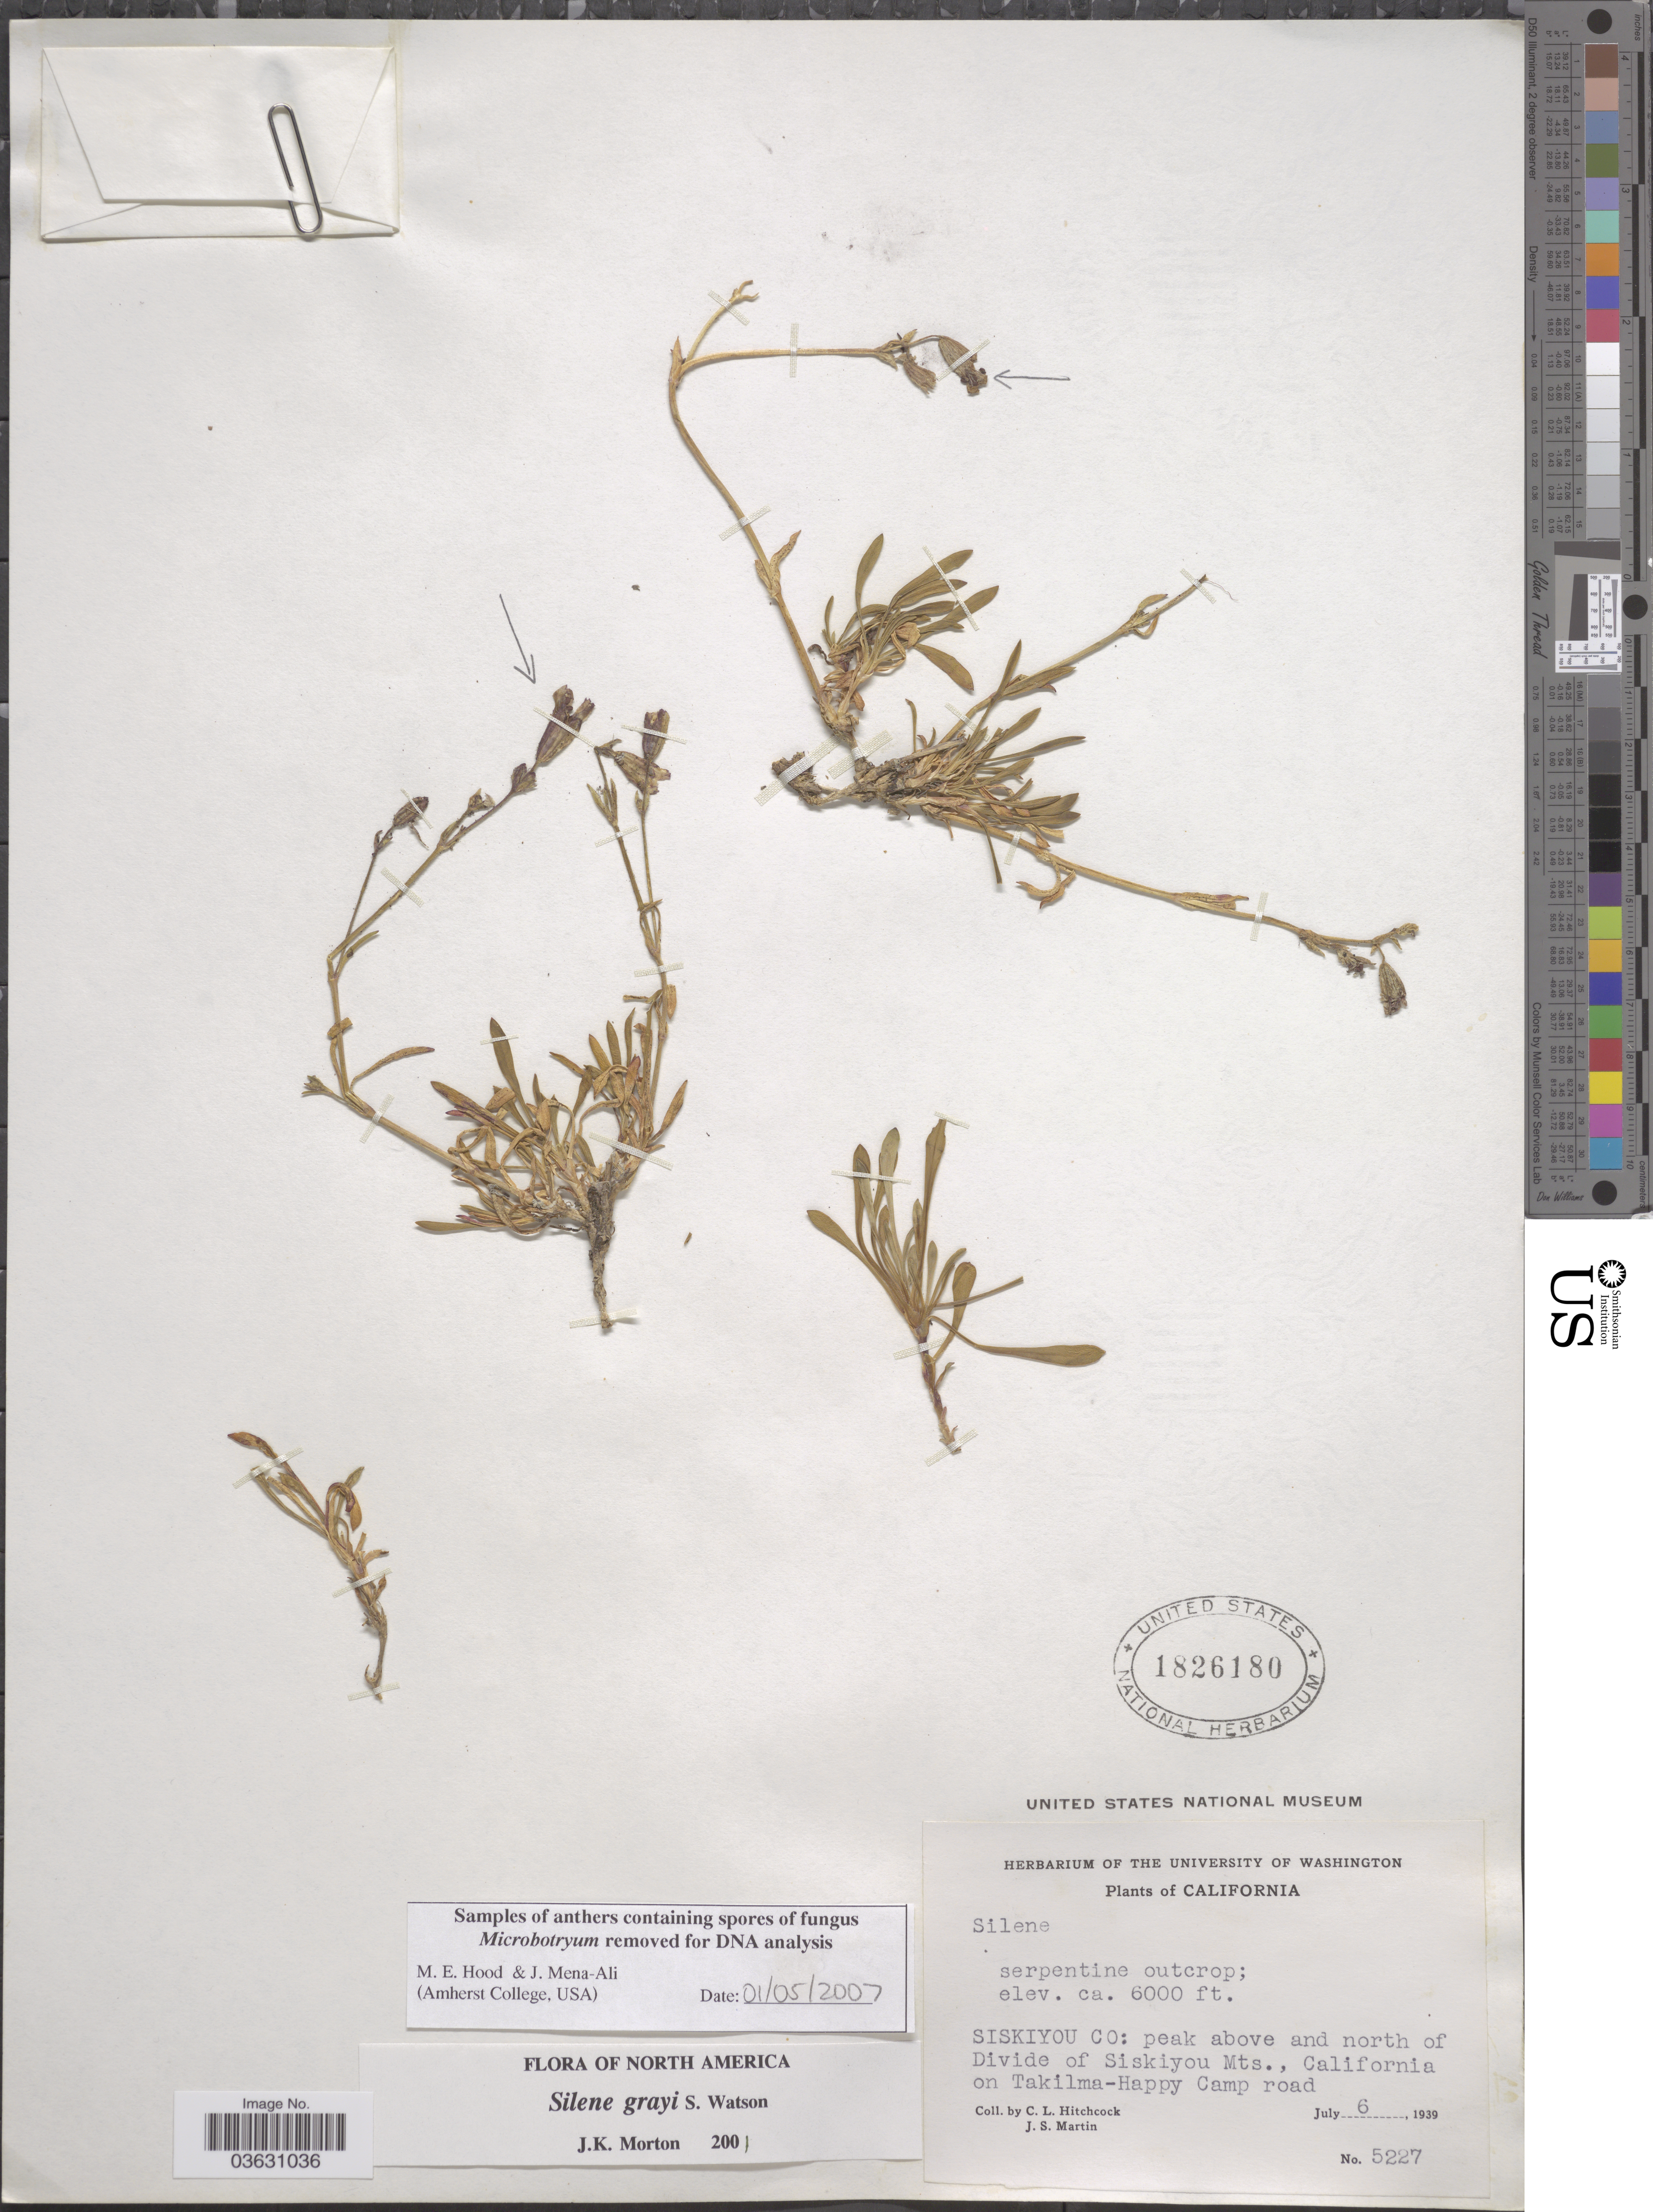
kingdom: Plantae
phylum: Tracheophyta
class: Magnoliopsida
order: Caryophyllales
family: Caryophyllaceae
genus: Silene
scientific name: Silene grayi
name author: S. Watson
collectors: C. L. Hitchcock & J. S. Martin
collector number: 5227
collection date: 1939-07-06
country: United States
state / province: California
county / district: Siskiyou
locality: Siskiyou Co: peak above and north of Divide of Siskiyou Mts., California on Takilma-Happy Camp road.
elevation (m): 1829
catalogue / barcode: US 1826180